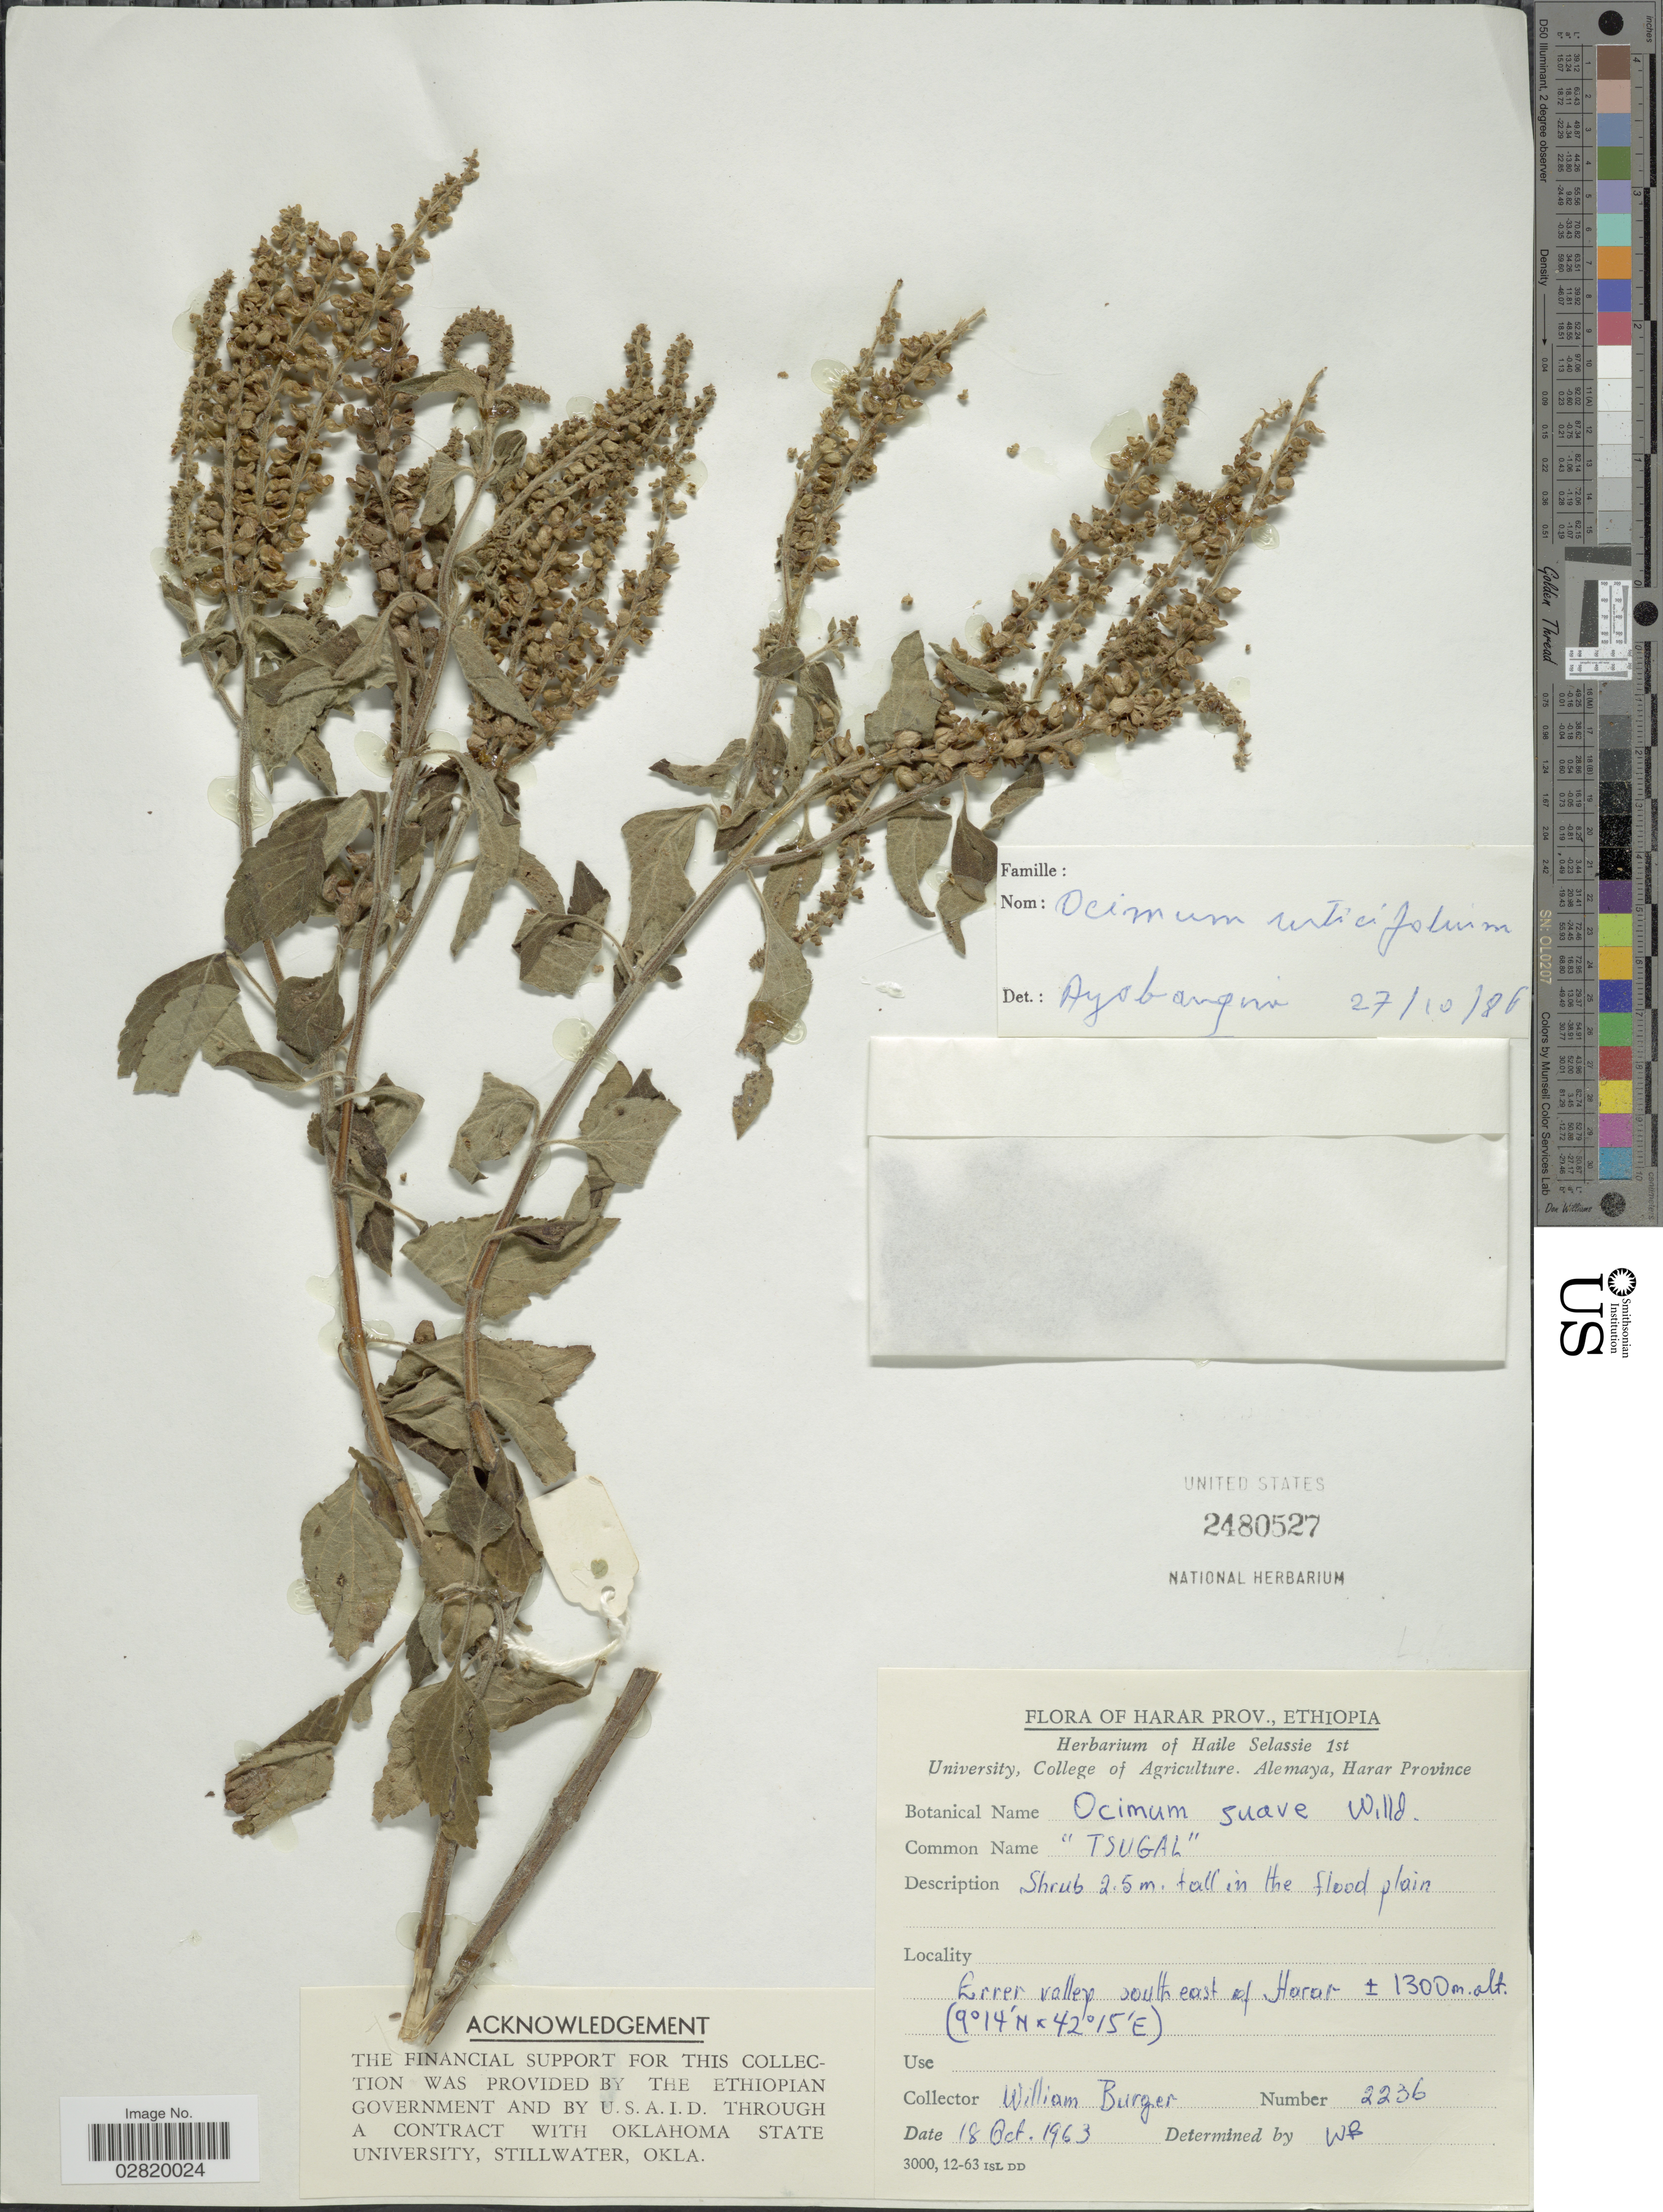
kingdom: Plantae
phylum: Tracheophyta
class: Magnoliopsida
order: Lamiales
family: Lamiaceae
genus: Ocimum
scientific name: Ocimum urticifolium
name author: A. Roth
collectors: W. Burger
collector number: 2236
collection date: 1963-10-18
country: Ethiopia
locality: Harar Prov., Errer valley south east of Harar.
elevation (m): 1300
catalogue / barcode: US 2480527